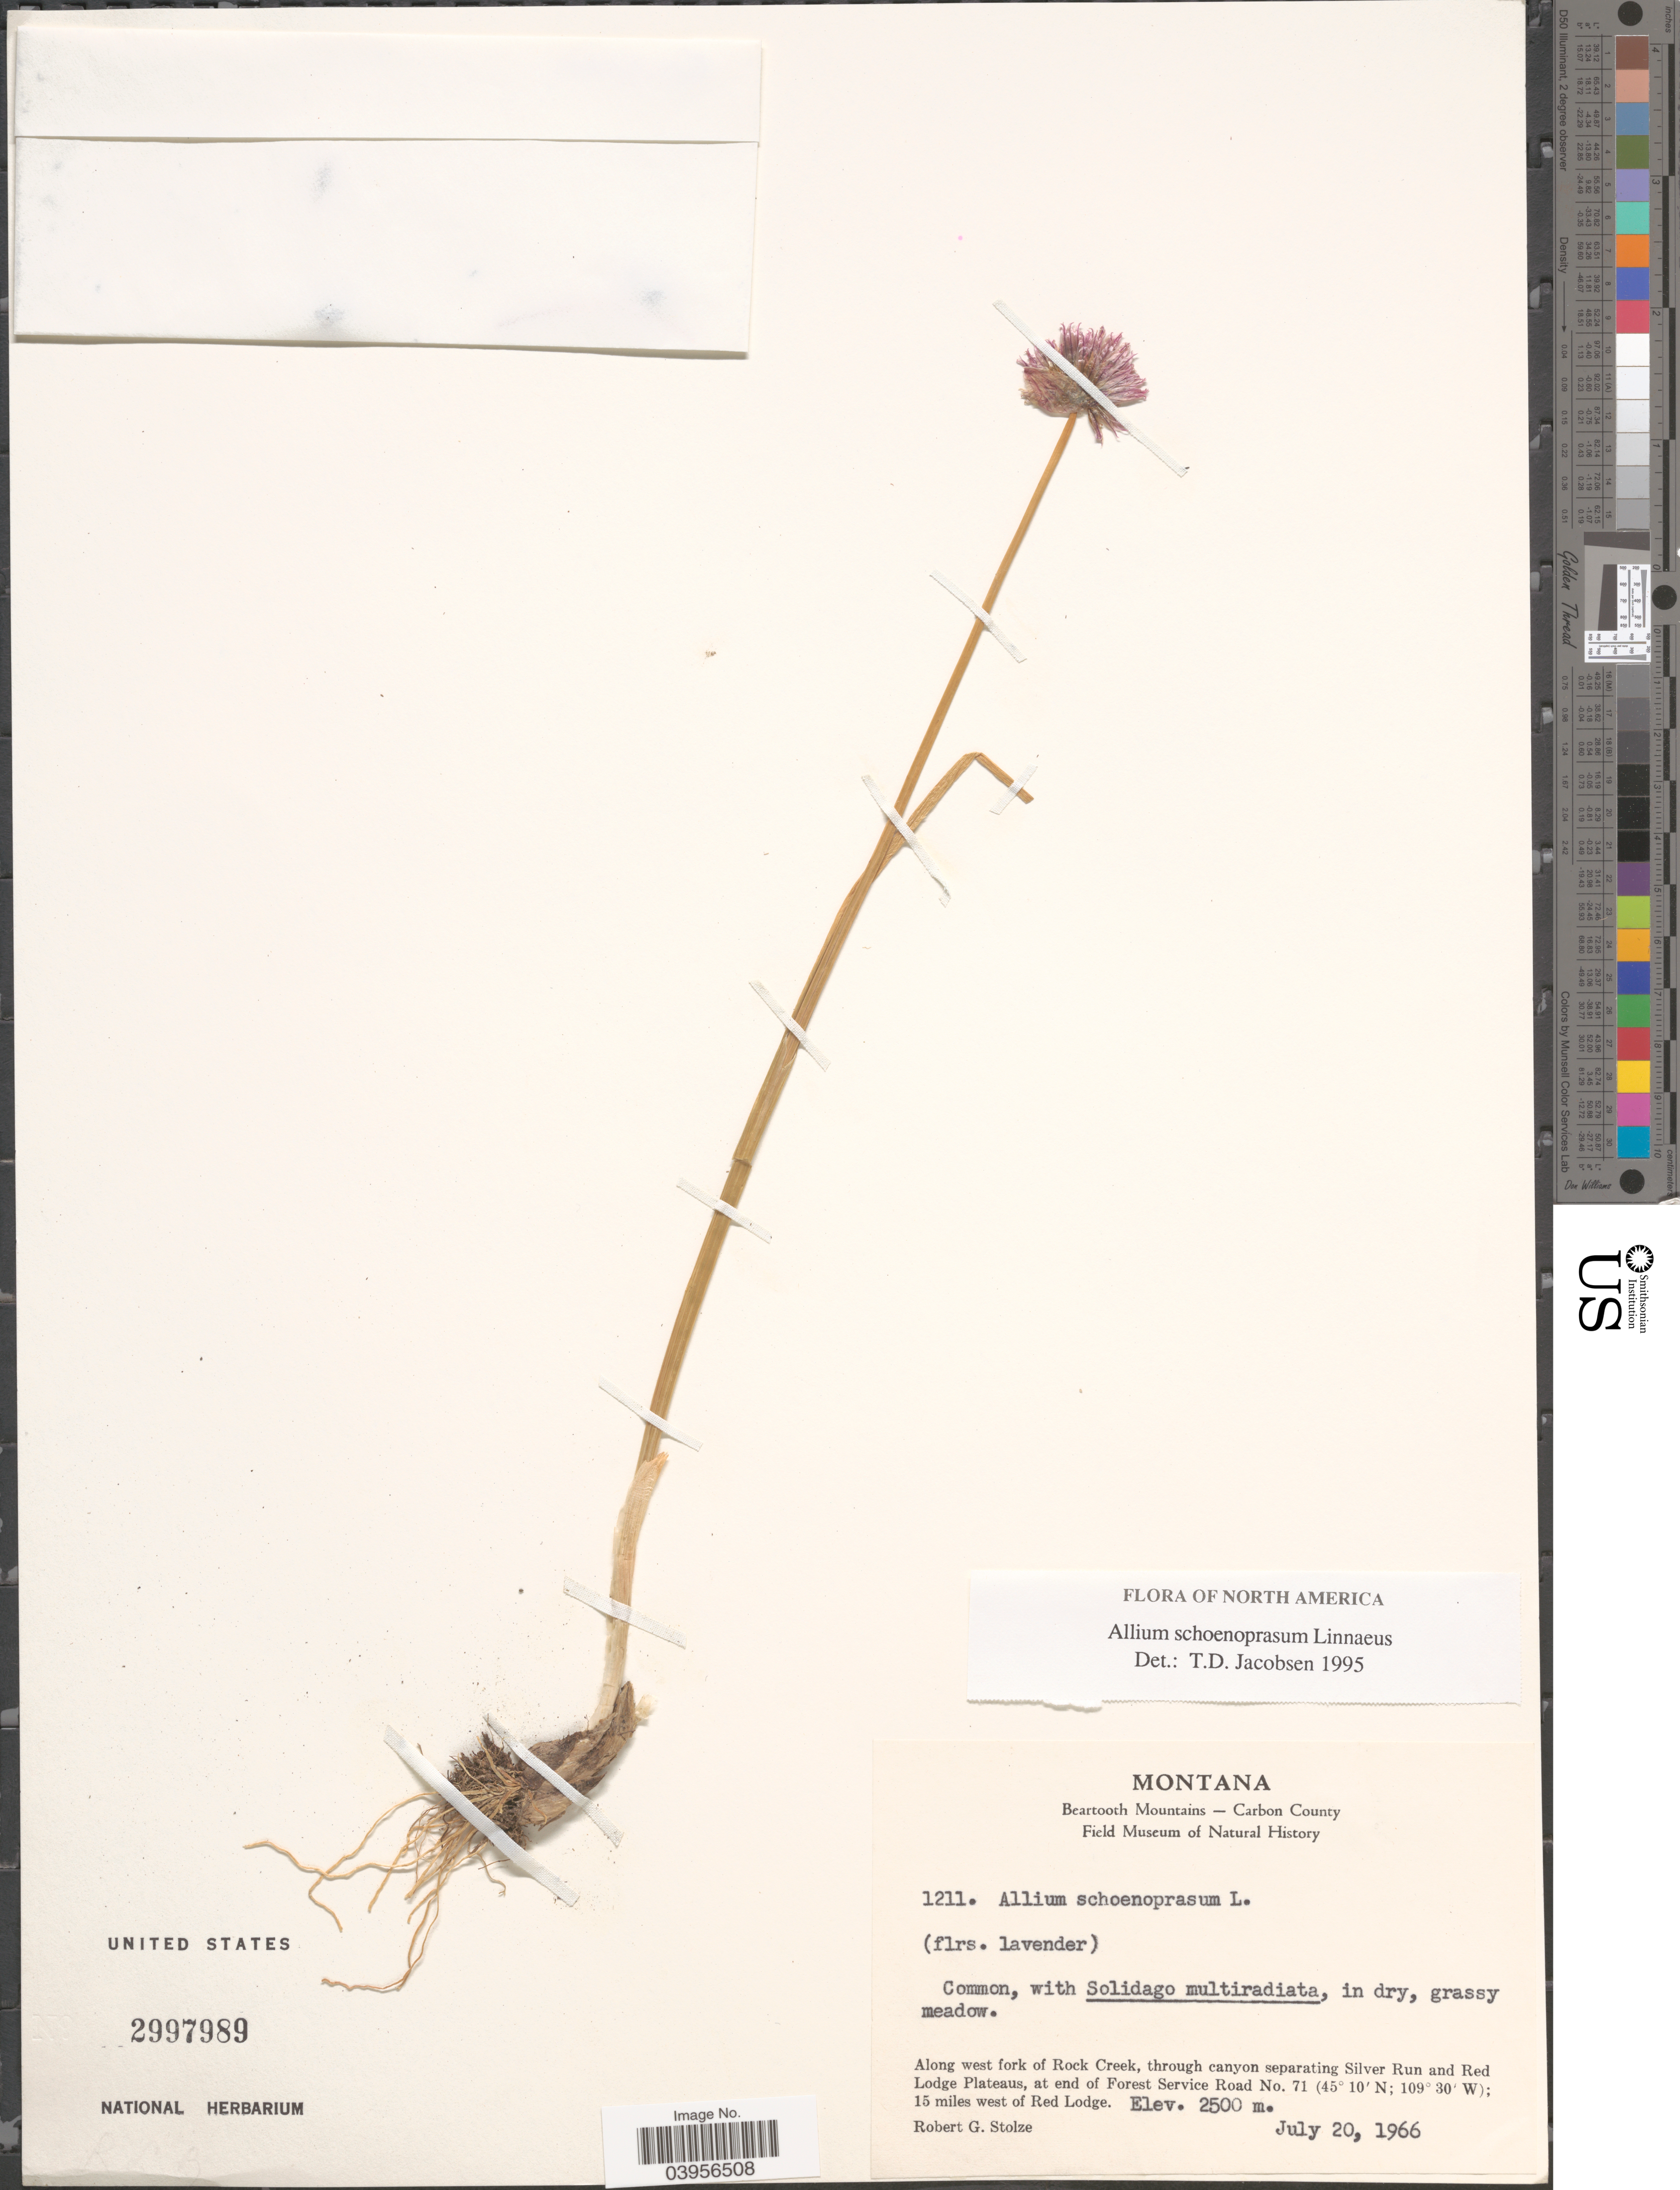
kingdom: Plantae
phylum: Tracheophyta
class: Liliopsida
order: Asparagales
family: Amaryllidaceae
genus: Allium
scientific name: Allium schoenoprasum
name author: L.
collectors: R. G. Stolze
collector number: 1211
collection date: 1966-07-20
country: United States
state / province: Montana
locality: Beartooth Mountains - Carbon County. Along west fork of Rock Creek, through canyon separating Silver Run and Red Lodge Plateaus, at end of Forest Service Road No. 71; 15 miles west of Red Lodge.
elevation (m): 2500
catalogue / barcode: US 2997989